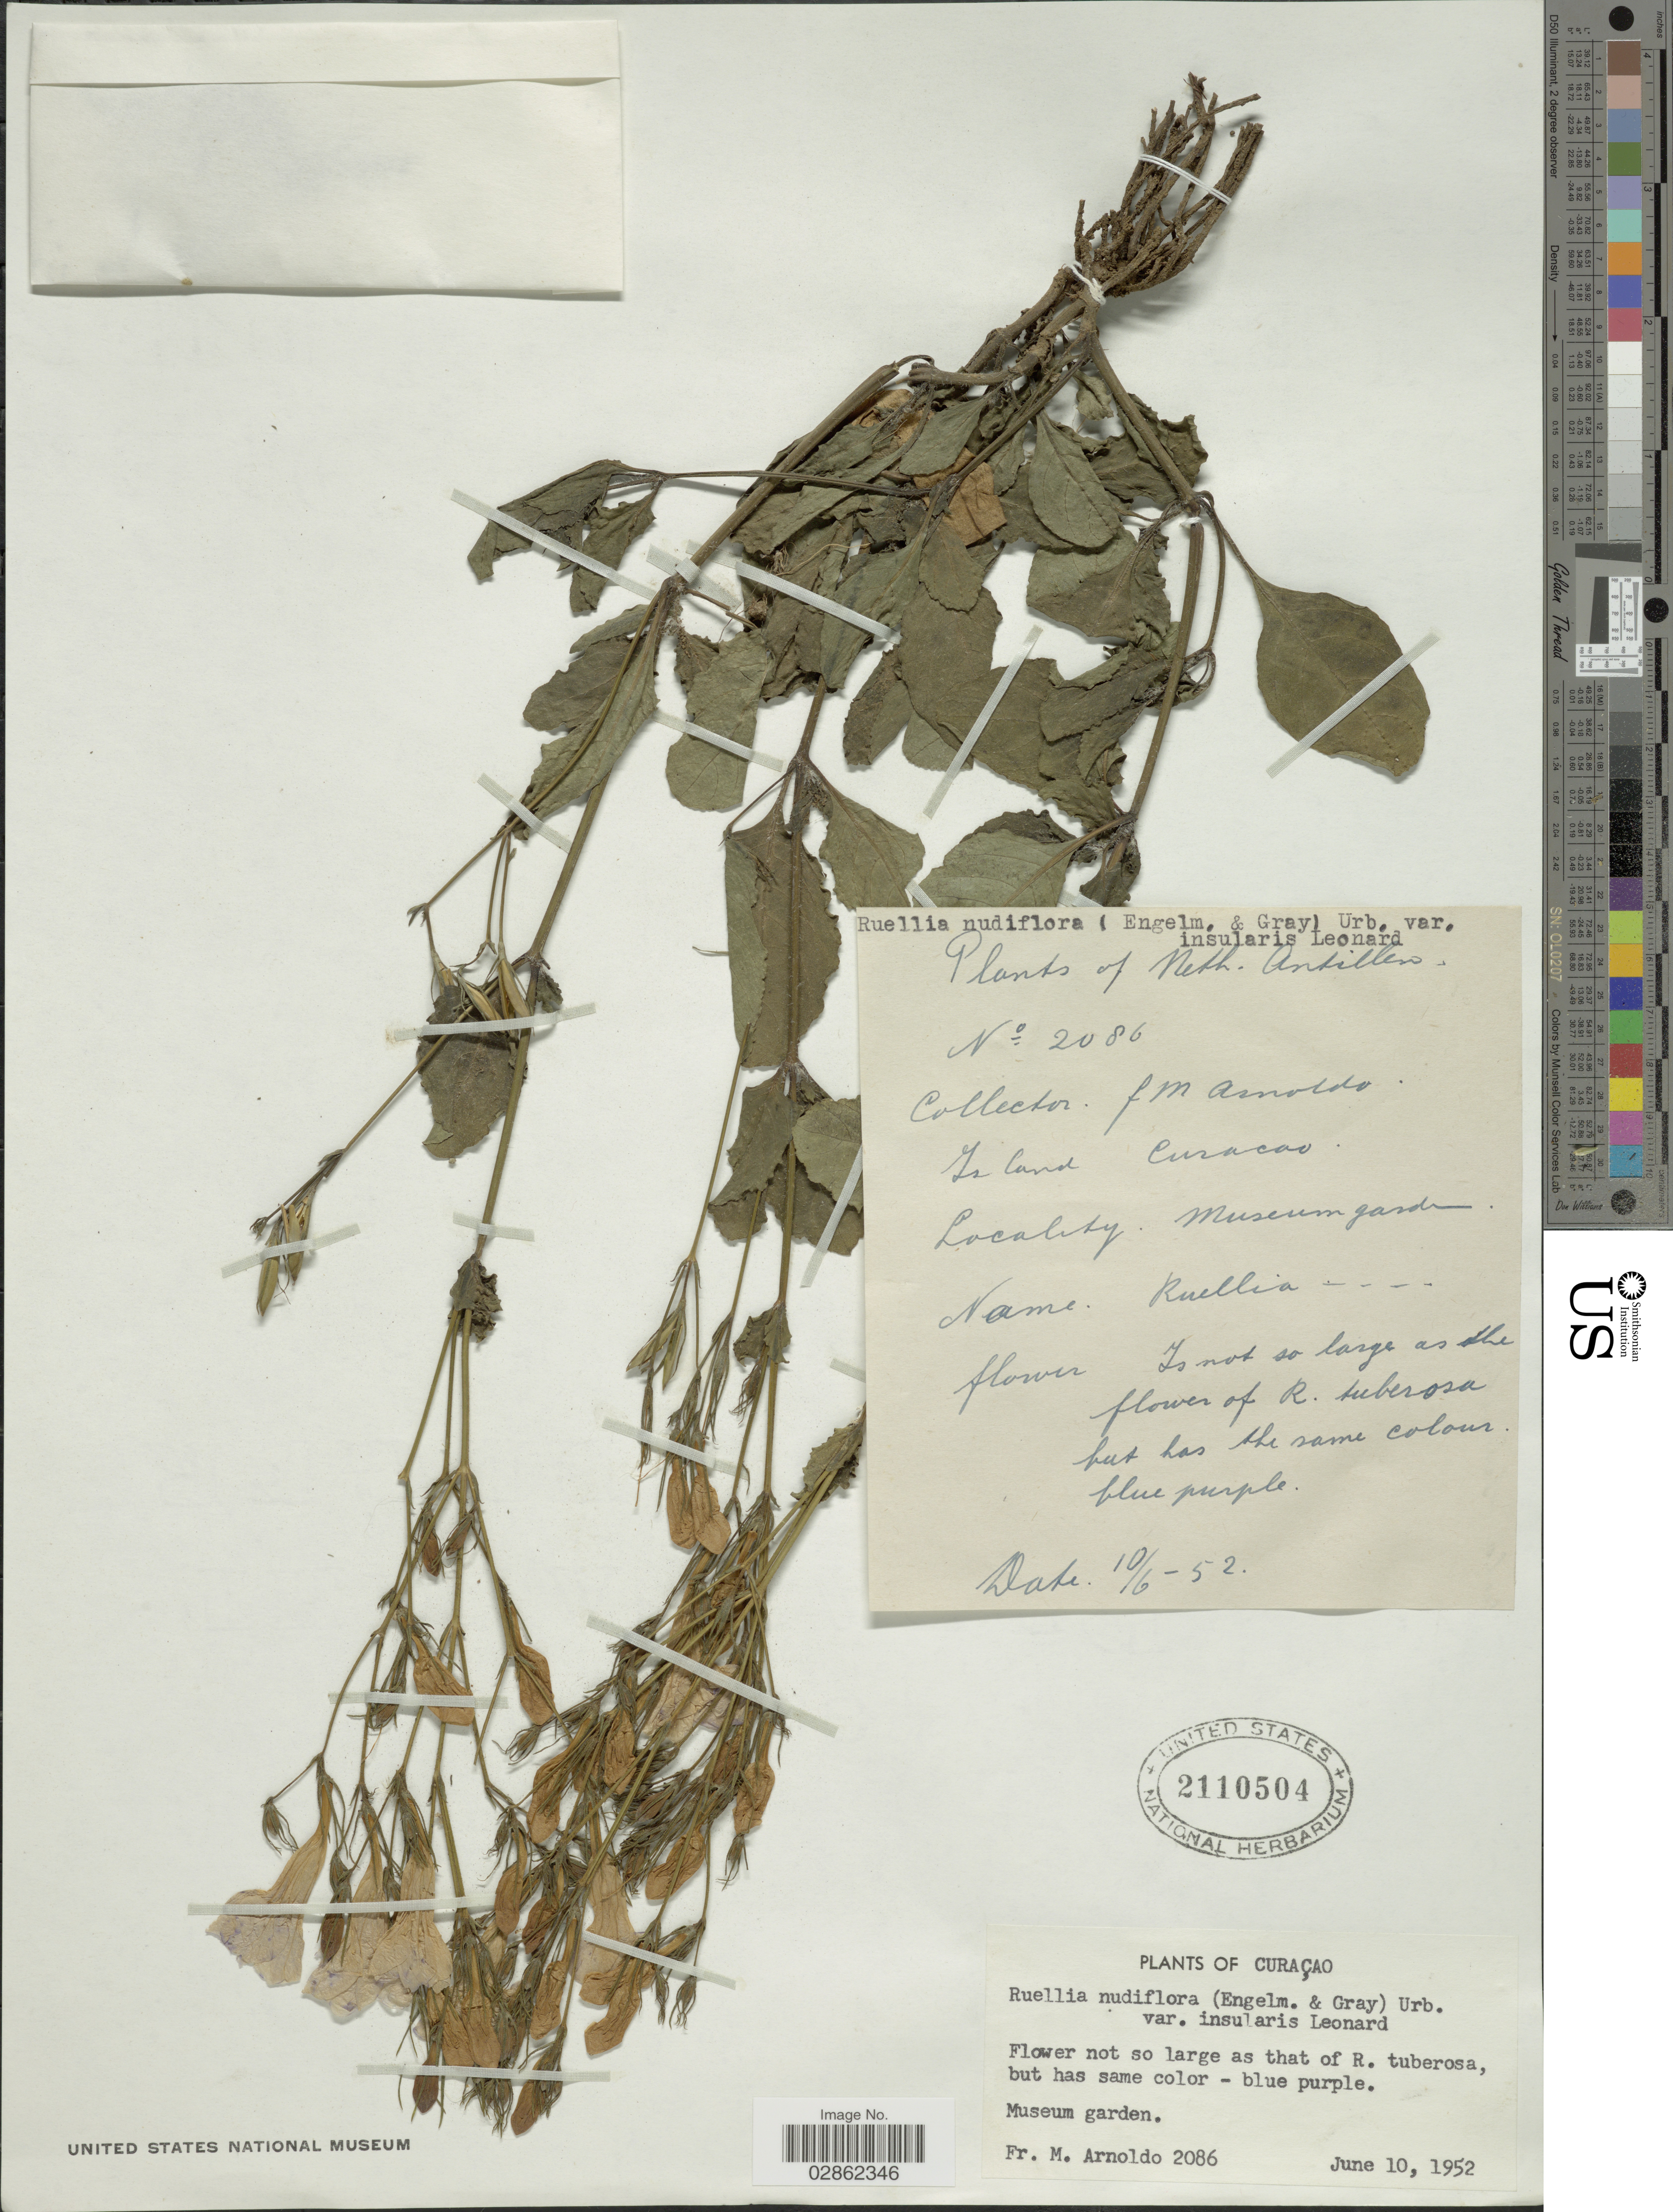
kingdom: Plantae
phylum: Tracheophyta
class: Magnoliopsida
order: Lamiales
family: Acanthaceae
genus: Ruellia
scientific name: Ruellia nudiflora var. insularis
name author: Leonard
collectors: N. Arnoldo-Broeders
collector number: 2086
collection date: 1952-06-10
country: Curaçao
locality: Museum garden. Neth. Antillen.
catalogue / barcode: US 2110504